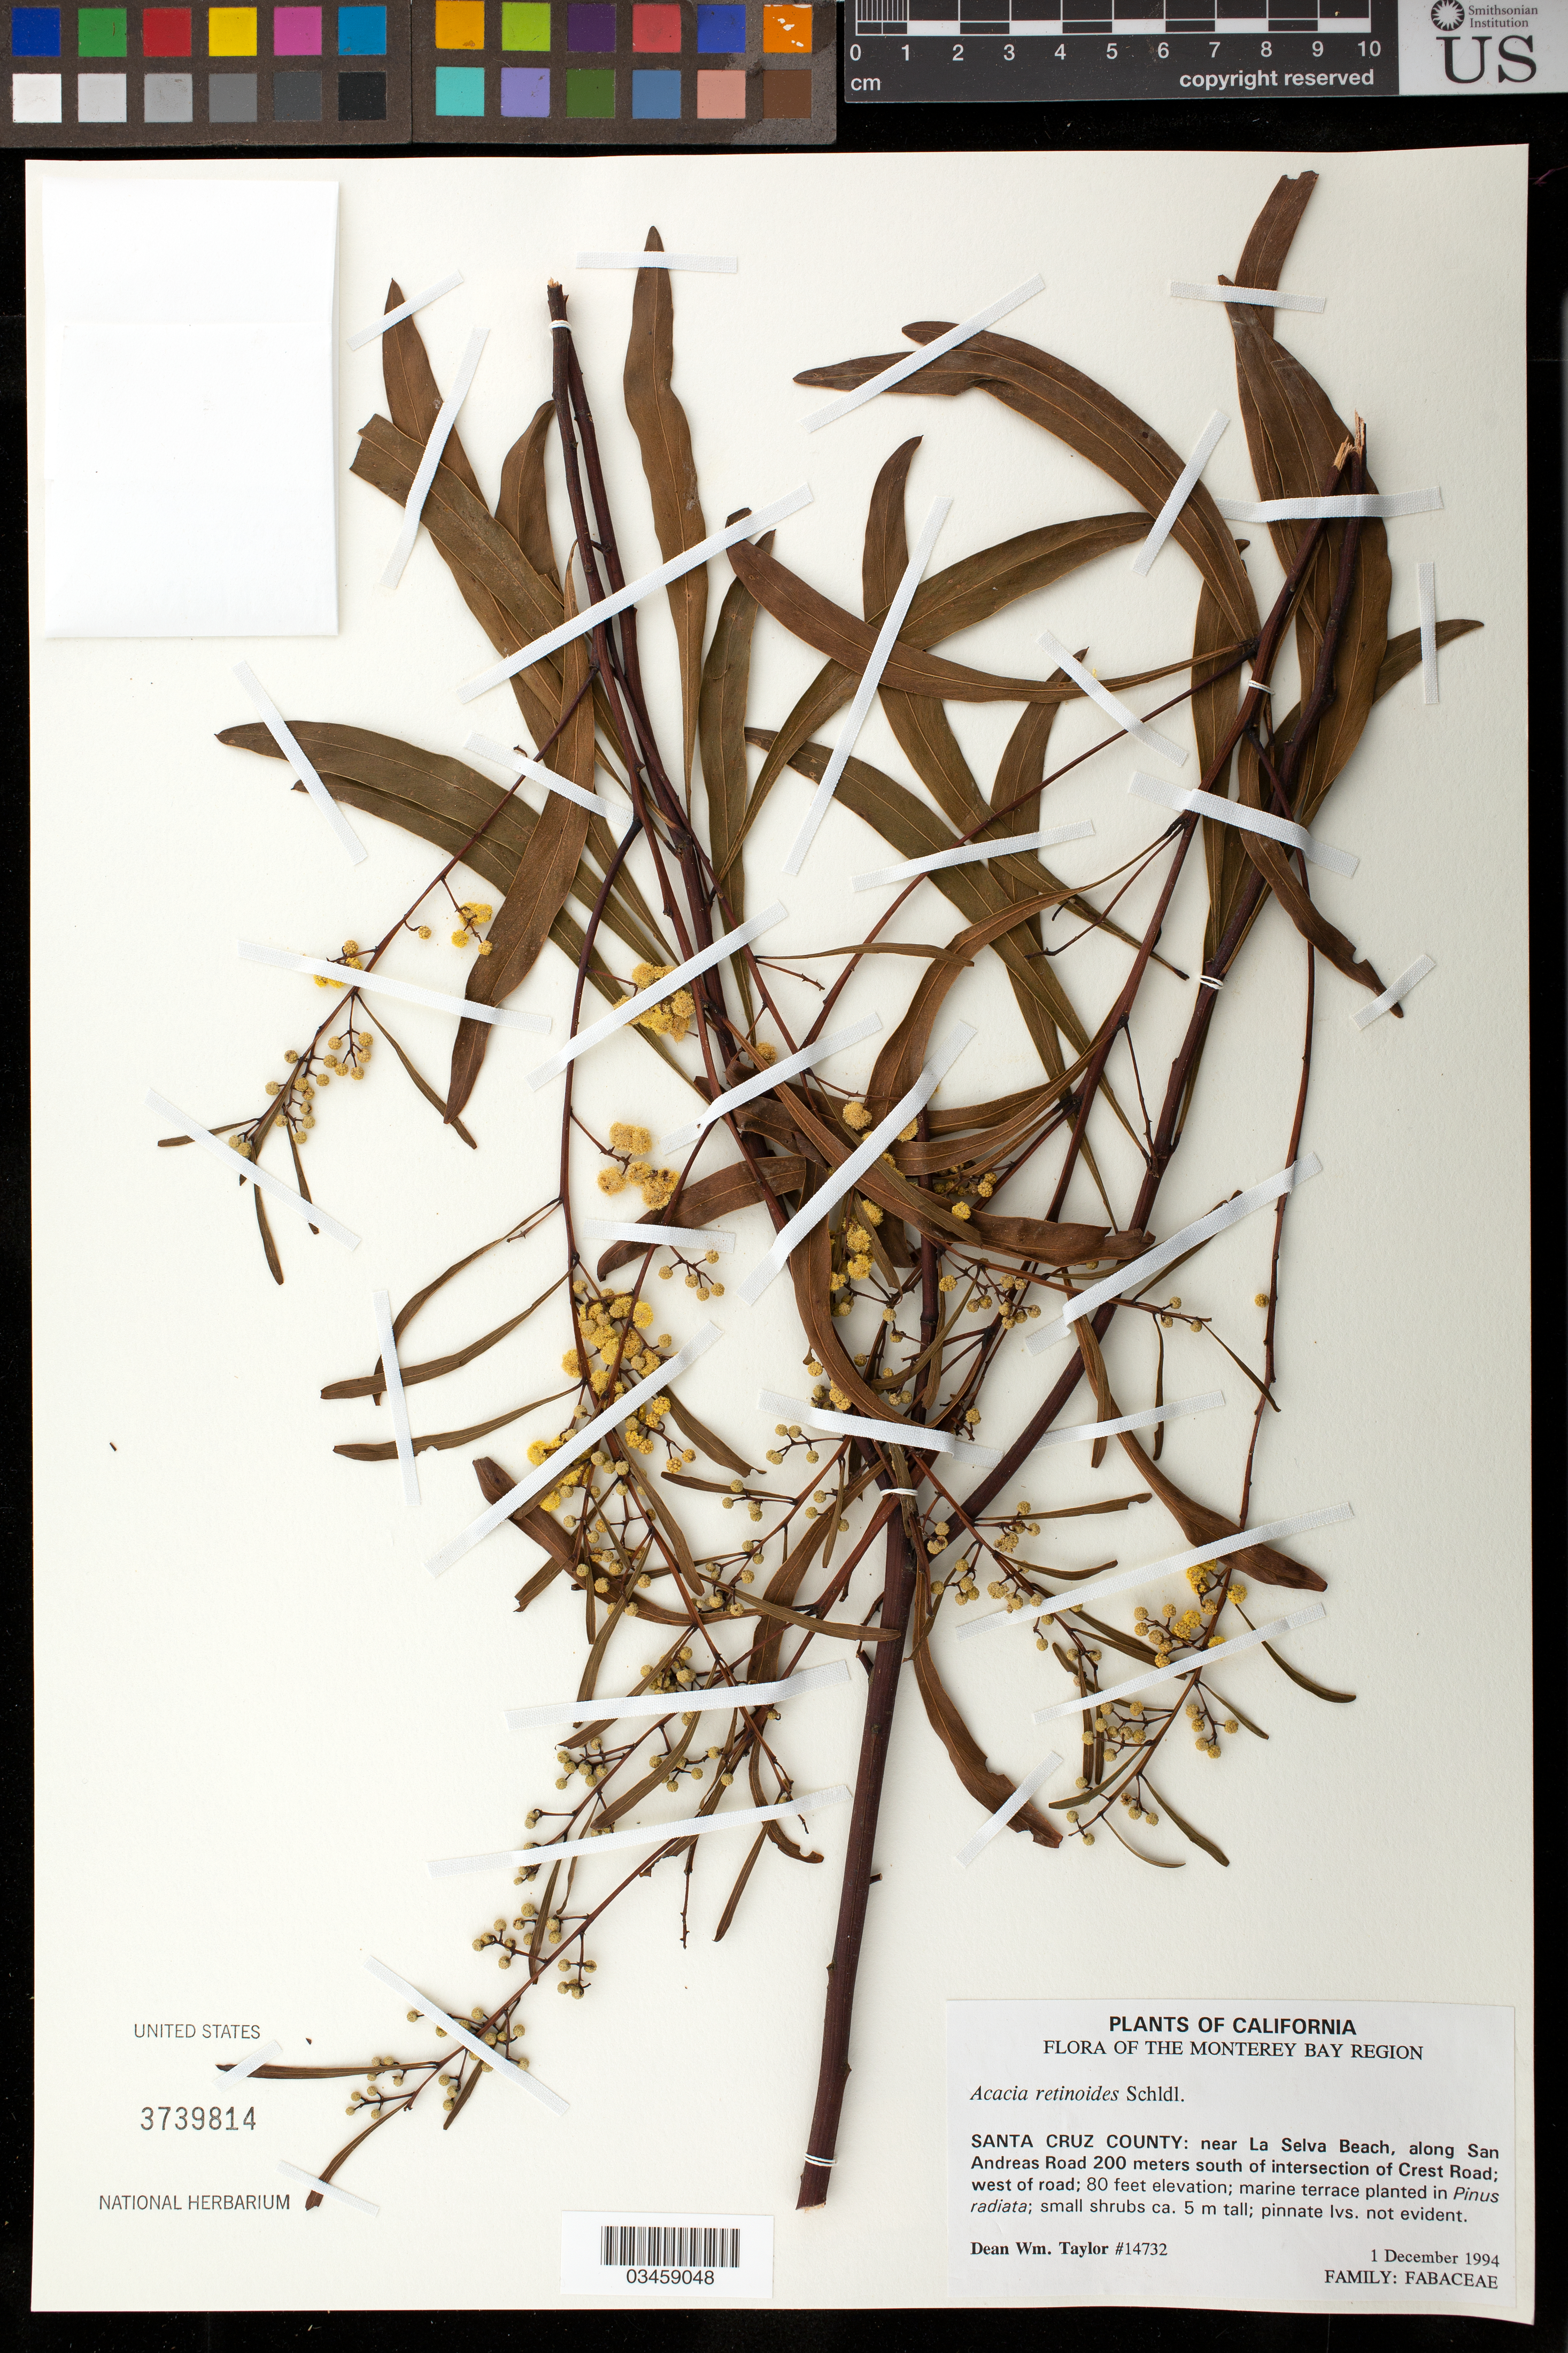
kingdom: Plantae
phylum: Tracheophyta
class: Magnoliopsida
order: Fabales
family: Fabaceae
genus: Acacia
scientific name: Acacia retinodes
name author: Schltdl.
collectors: D. W. Taylor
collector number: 14732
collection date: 1994-12-01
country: United States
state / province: California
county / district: Santa Cruz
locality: near La Selva Beach, along San Andreas Road 200 meters S of intersection of Crest Road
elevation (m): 24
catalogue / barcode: US 3739814